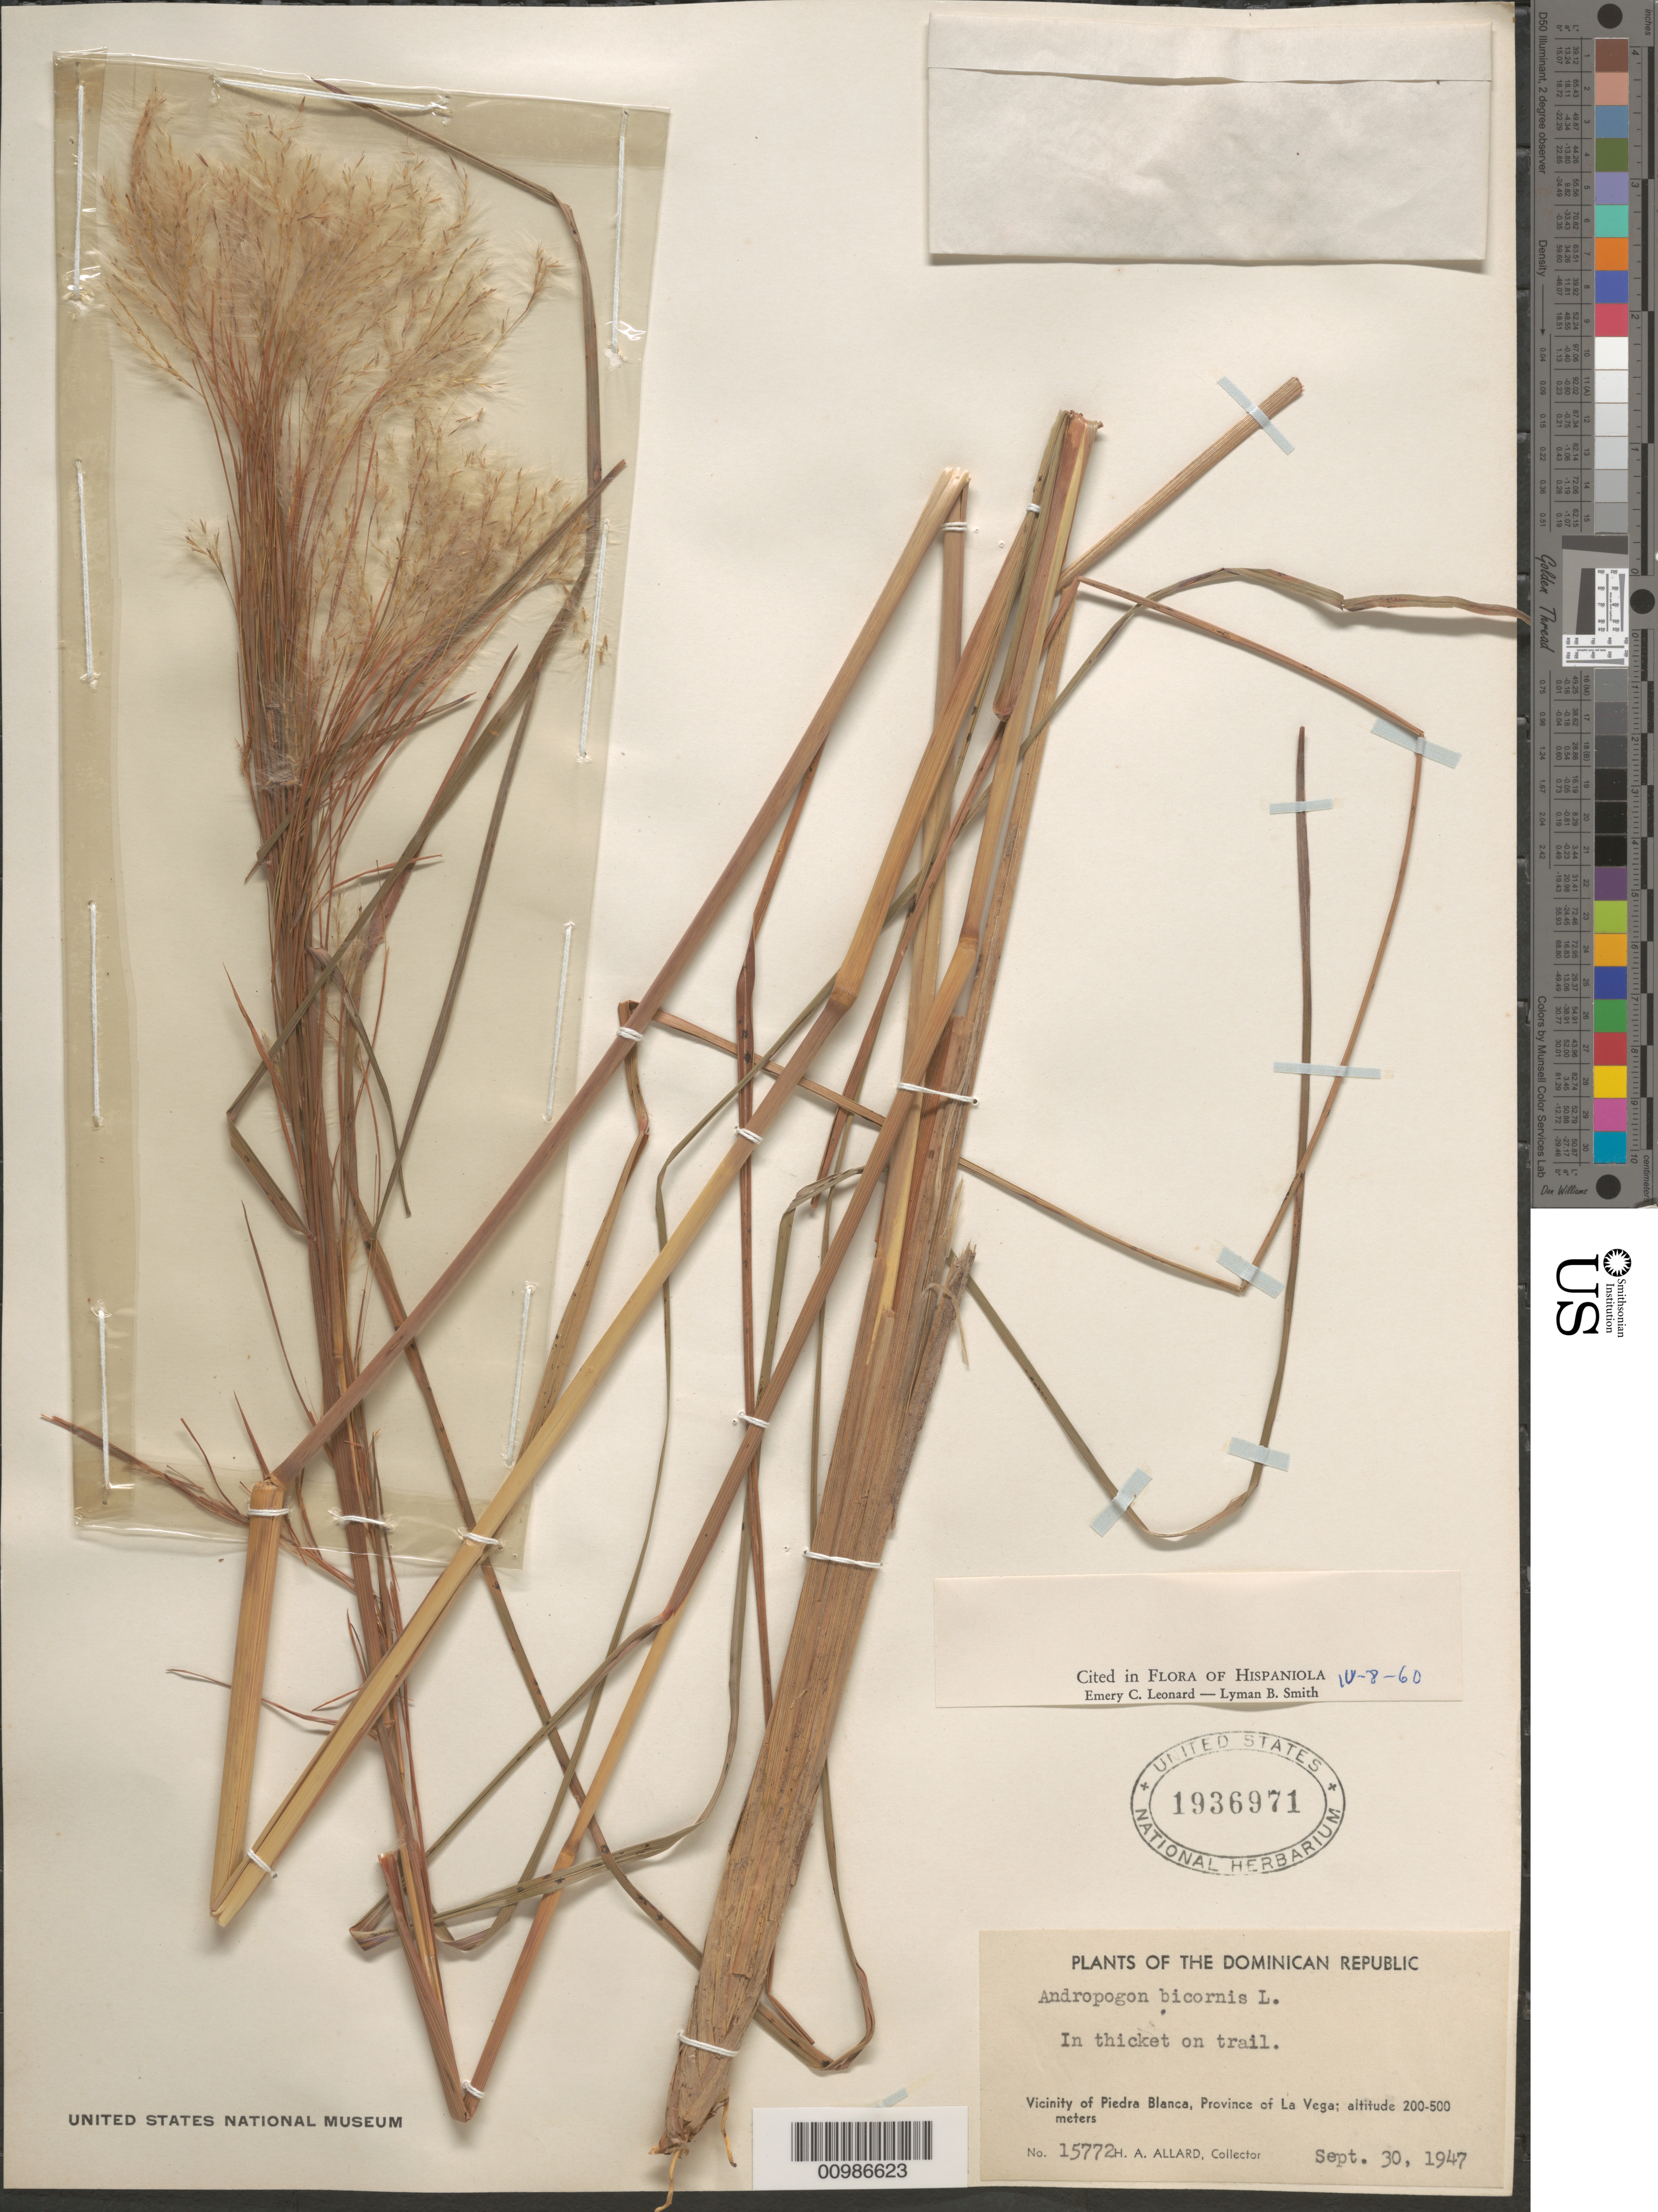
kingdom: Plantae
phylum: Tracheophyta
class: Liliopsida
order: Poales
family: Poaceae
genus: Andropogon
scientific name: Andropogon bicornis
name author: L.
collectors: H. A. Allard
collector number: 15772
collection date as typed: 30 Sep 1947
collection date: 1947-09-30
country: Dominican Republic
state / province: Monseñor Nouel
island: Hispaniola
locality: near city of Piedra Blanca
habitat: in thicket on trail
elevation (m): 200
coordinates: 0 N, 0 E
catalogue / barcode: US 1936971